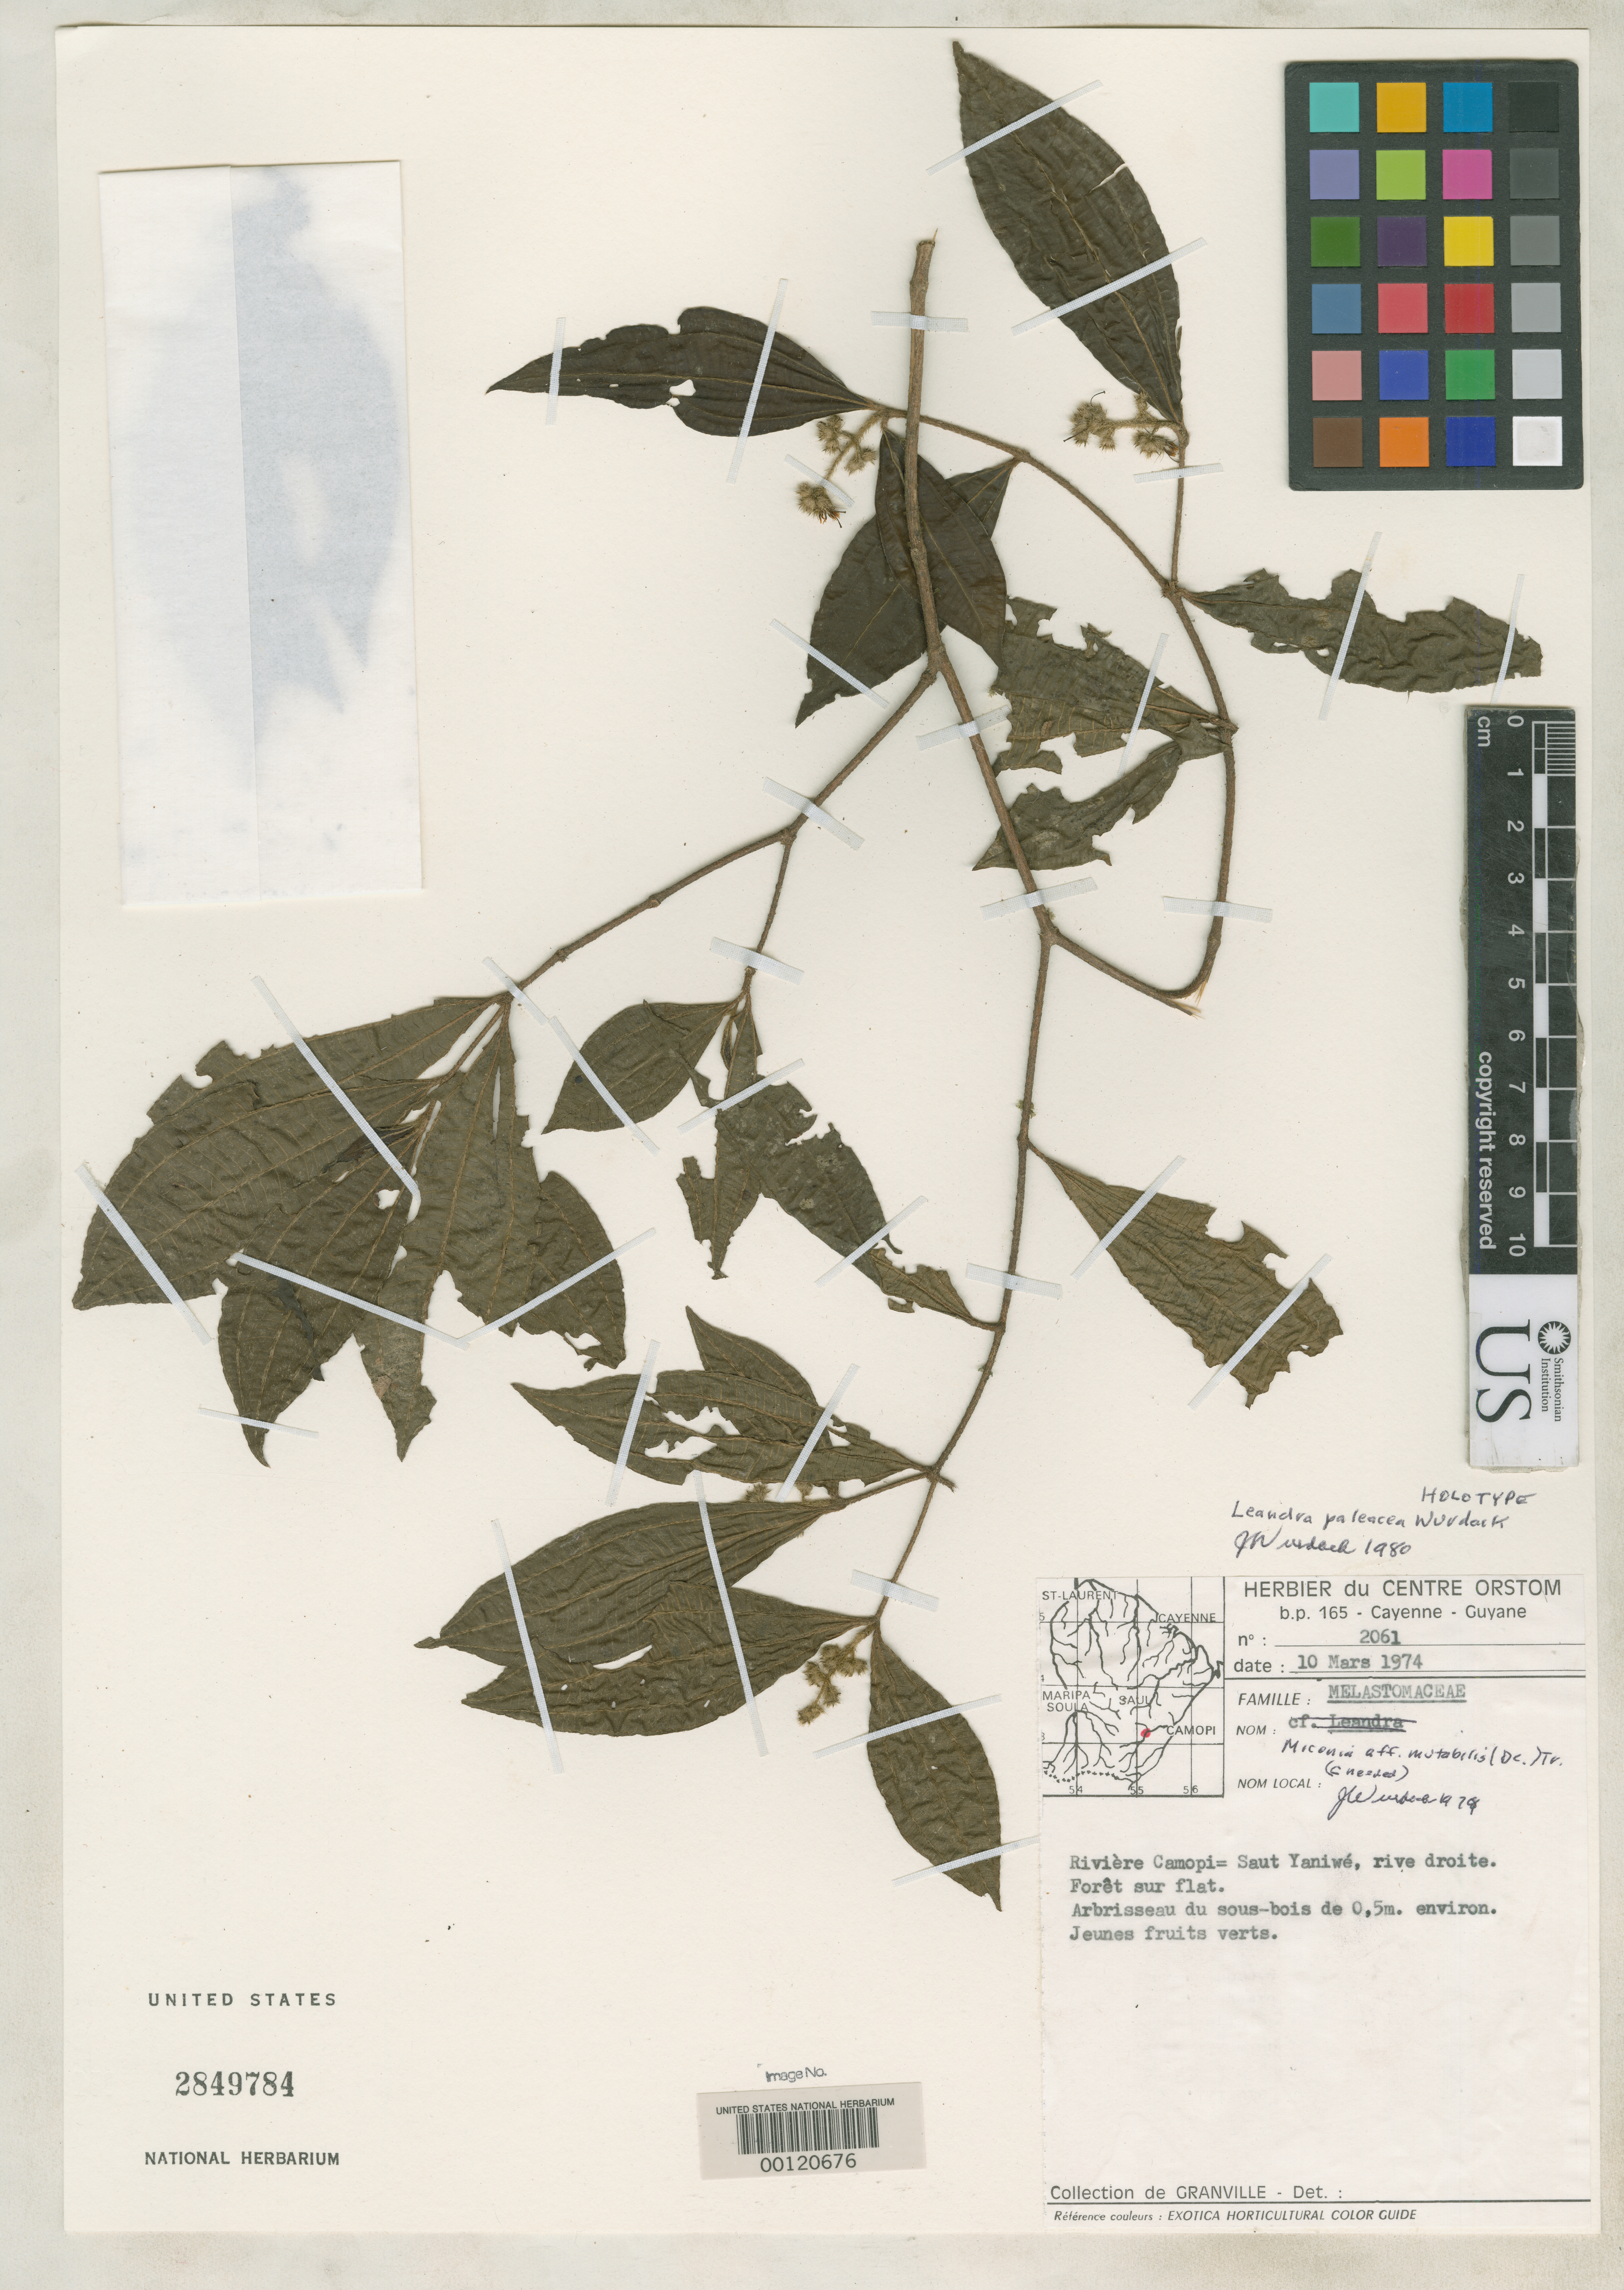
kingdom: Plantae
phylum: Tracheophyta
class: Magnoliopsida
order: Myrtales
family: Melastomataceae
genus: Leandra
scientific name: Leandra paleacea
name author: Wurdack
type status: Holotype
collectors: J.-J. de Granville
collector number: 2061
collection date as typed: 10 Mar 1974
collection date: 1974-03-10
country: French Guiana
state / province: Cayenne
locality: Camopi River, Saut Yaniwe.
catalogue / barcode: US 2849784